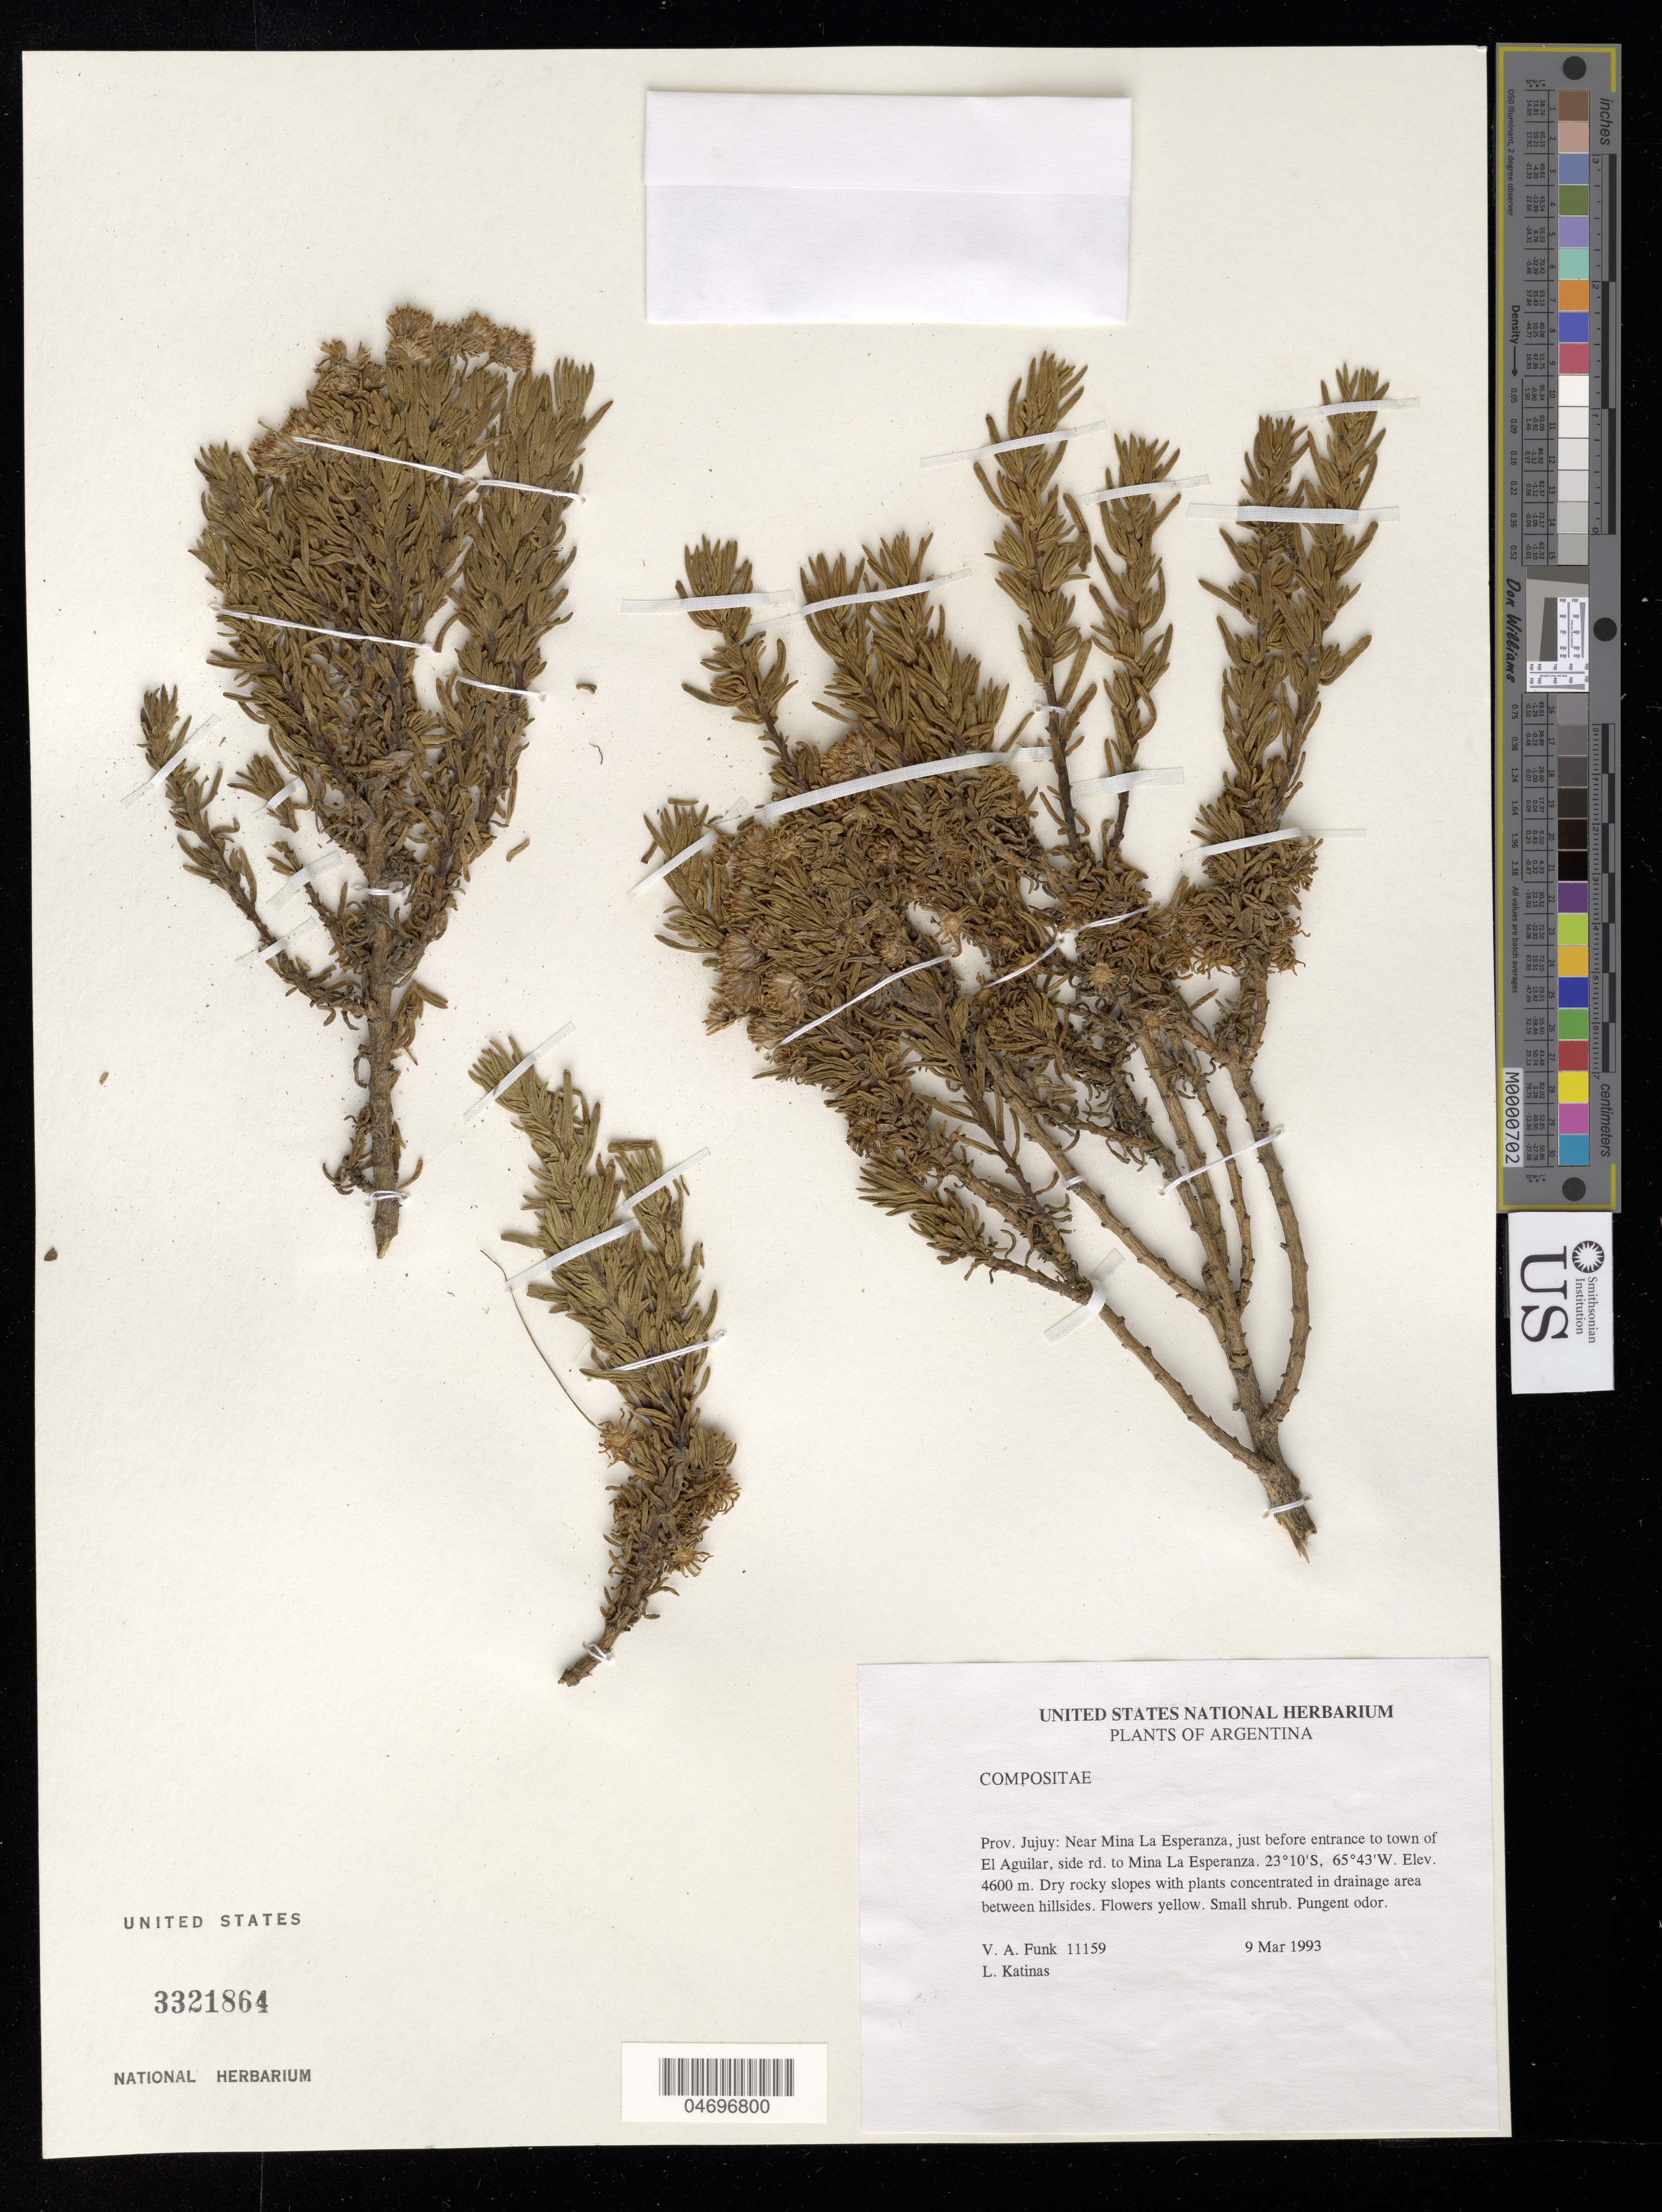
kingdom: Plantae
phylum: Tracheophyta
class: Magnoliopsida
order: Asterales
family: Asteraceae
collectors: V. Funk & L. Katinas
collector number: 11159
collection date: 1993-03-09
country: Argentina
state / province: Jujuy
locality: Near Mina La Esperanza, just before entrance to town of El Aguilar, side rd. to Mina La Esperanza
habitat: Dry rocky slopes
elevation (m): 4600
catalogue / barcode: US 3321864